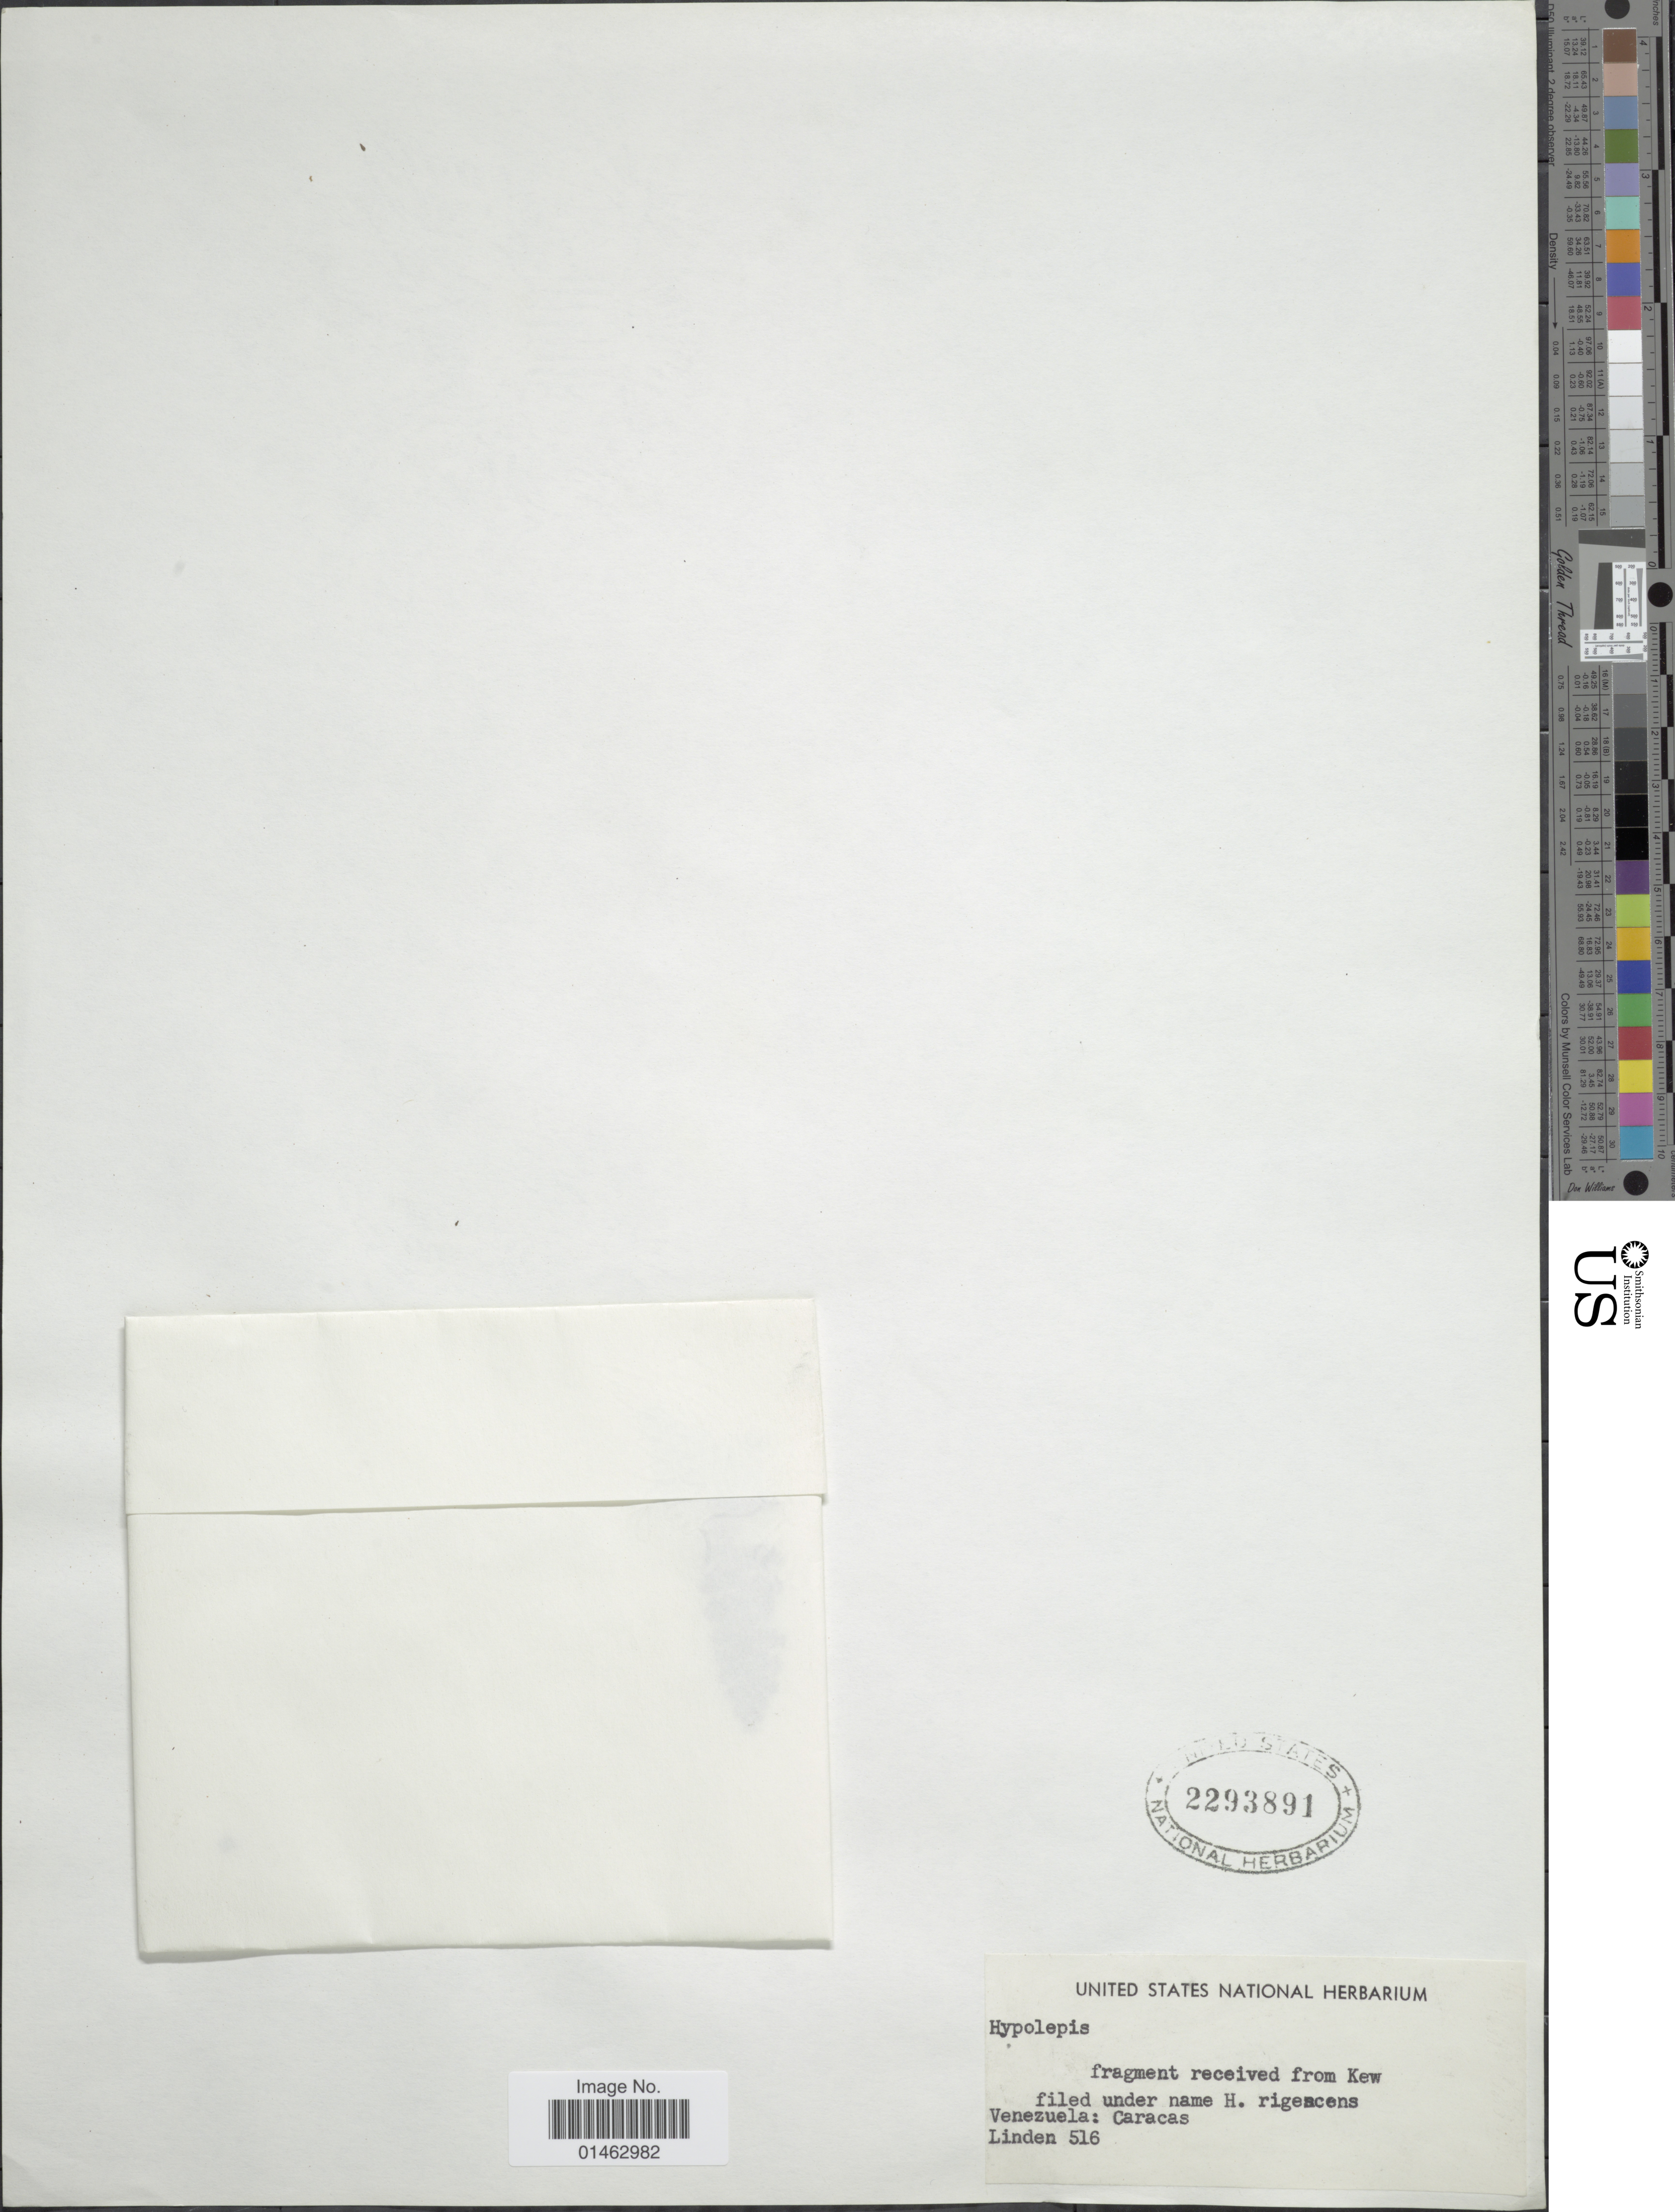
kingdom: Plantae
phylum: Tracheophyta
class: Polypodiopsida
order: Polypodiales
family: Dennstaedtiaceae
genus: Hypolepis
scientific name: Hypolepis nigrescens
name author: Hook.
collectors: -- Linden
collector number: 516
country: Venezuela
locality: Caracas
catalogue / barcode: US 2293891